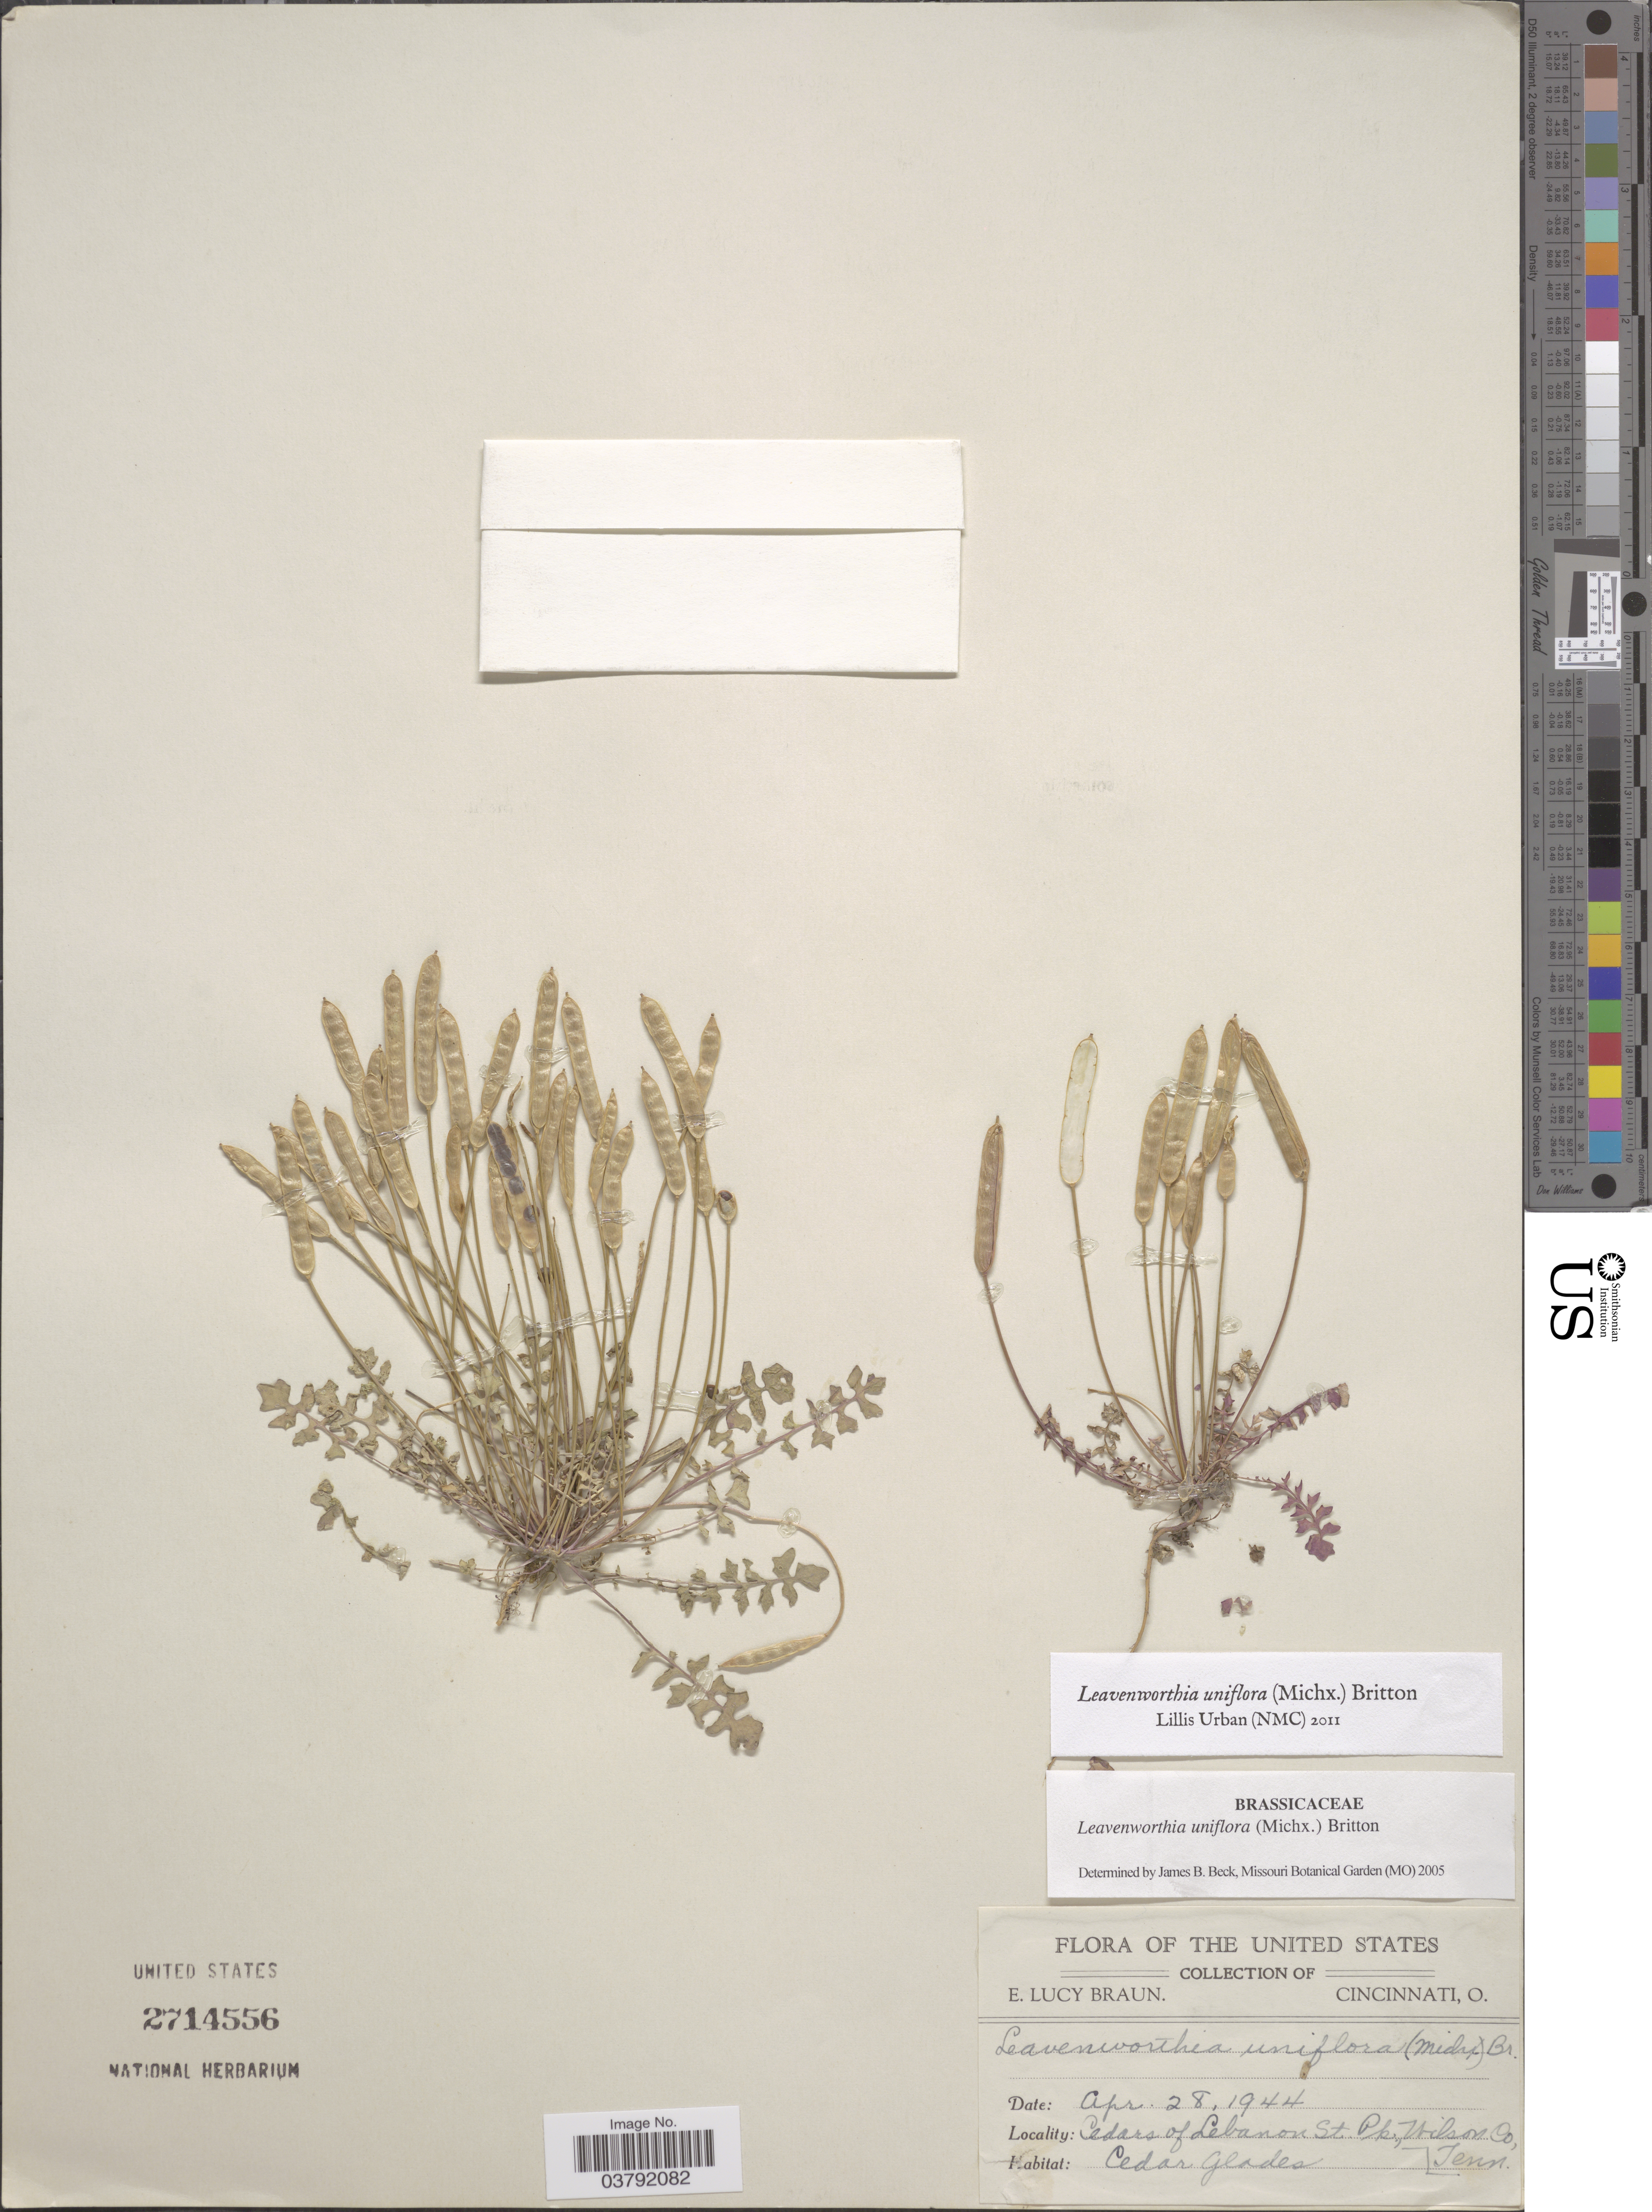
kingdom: Plantae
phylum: Tracheophyta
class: Magnoliopsida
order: Brassicales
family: Brassicaceae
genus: Leavenworthia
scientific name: Leavenworthia uniflora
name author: (Michx.) Britton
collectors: E. L. Braun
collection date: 1944-04-28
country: United States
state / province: Tennessee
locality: Cedars of Lebanon St. Pk., Wilson Co. Cedar Glades.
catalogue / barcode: US 2714556